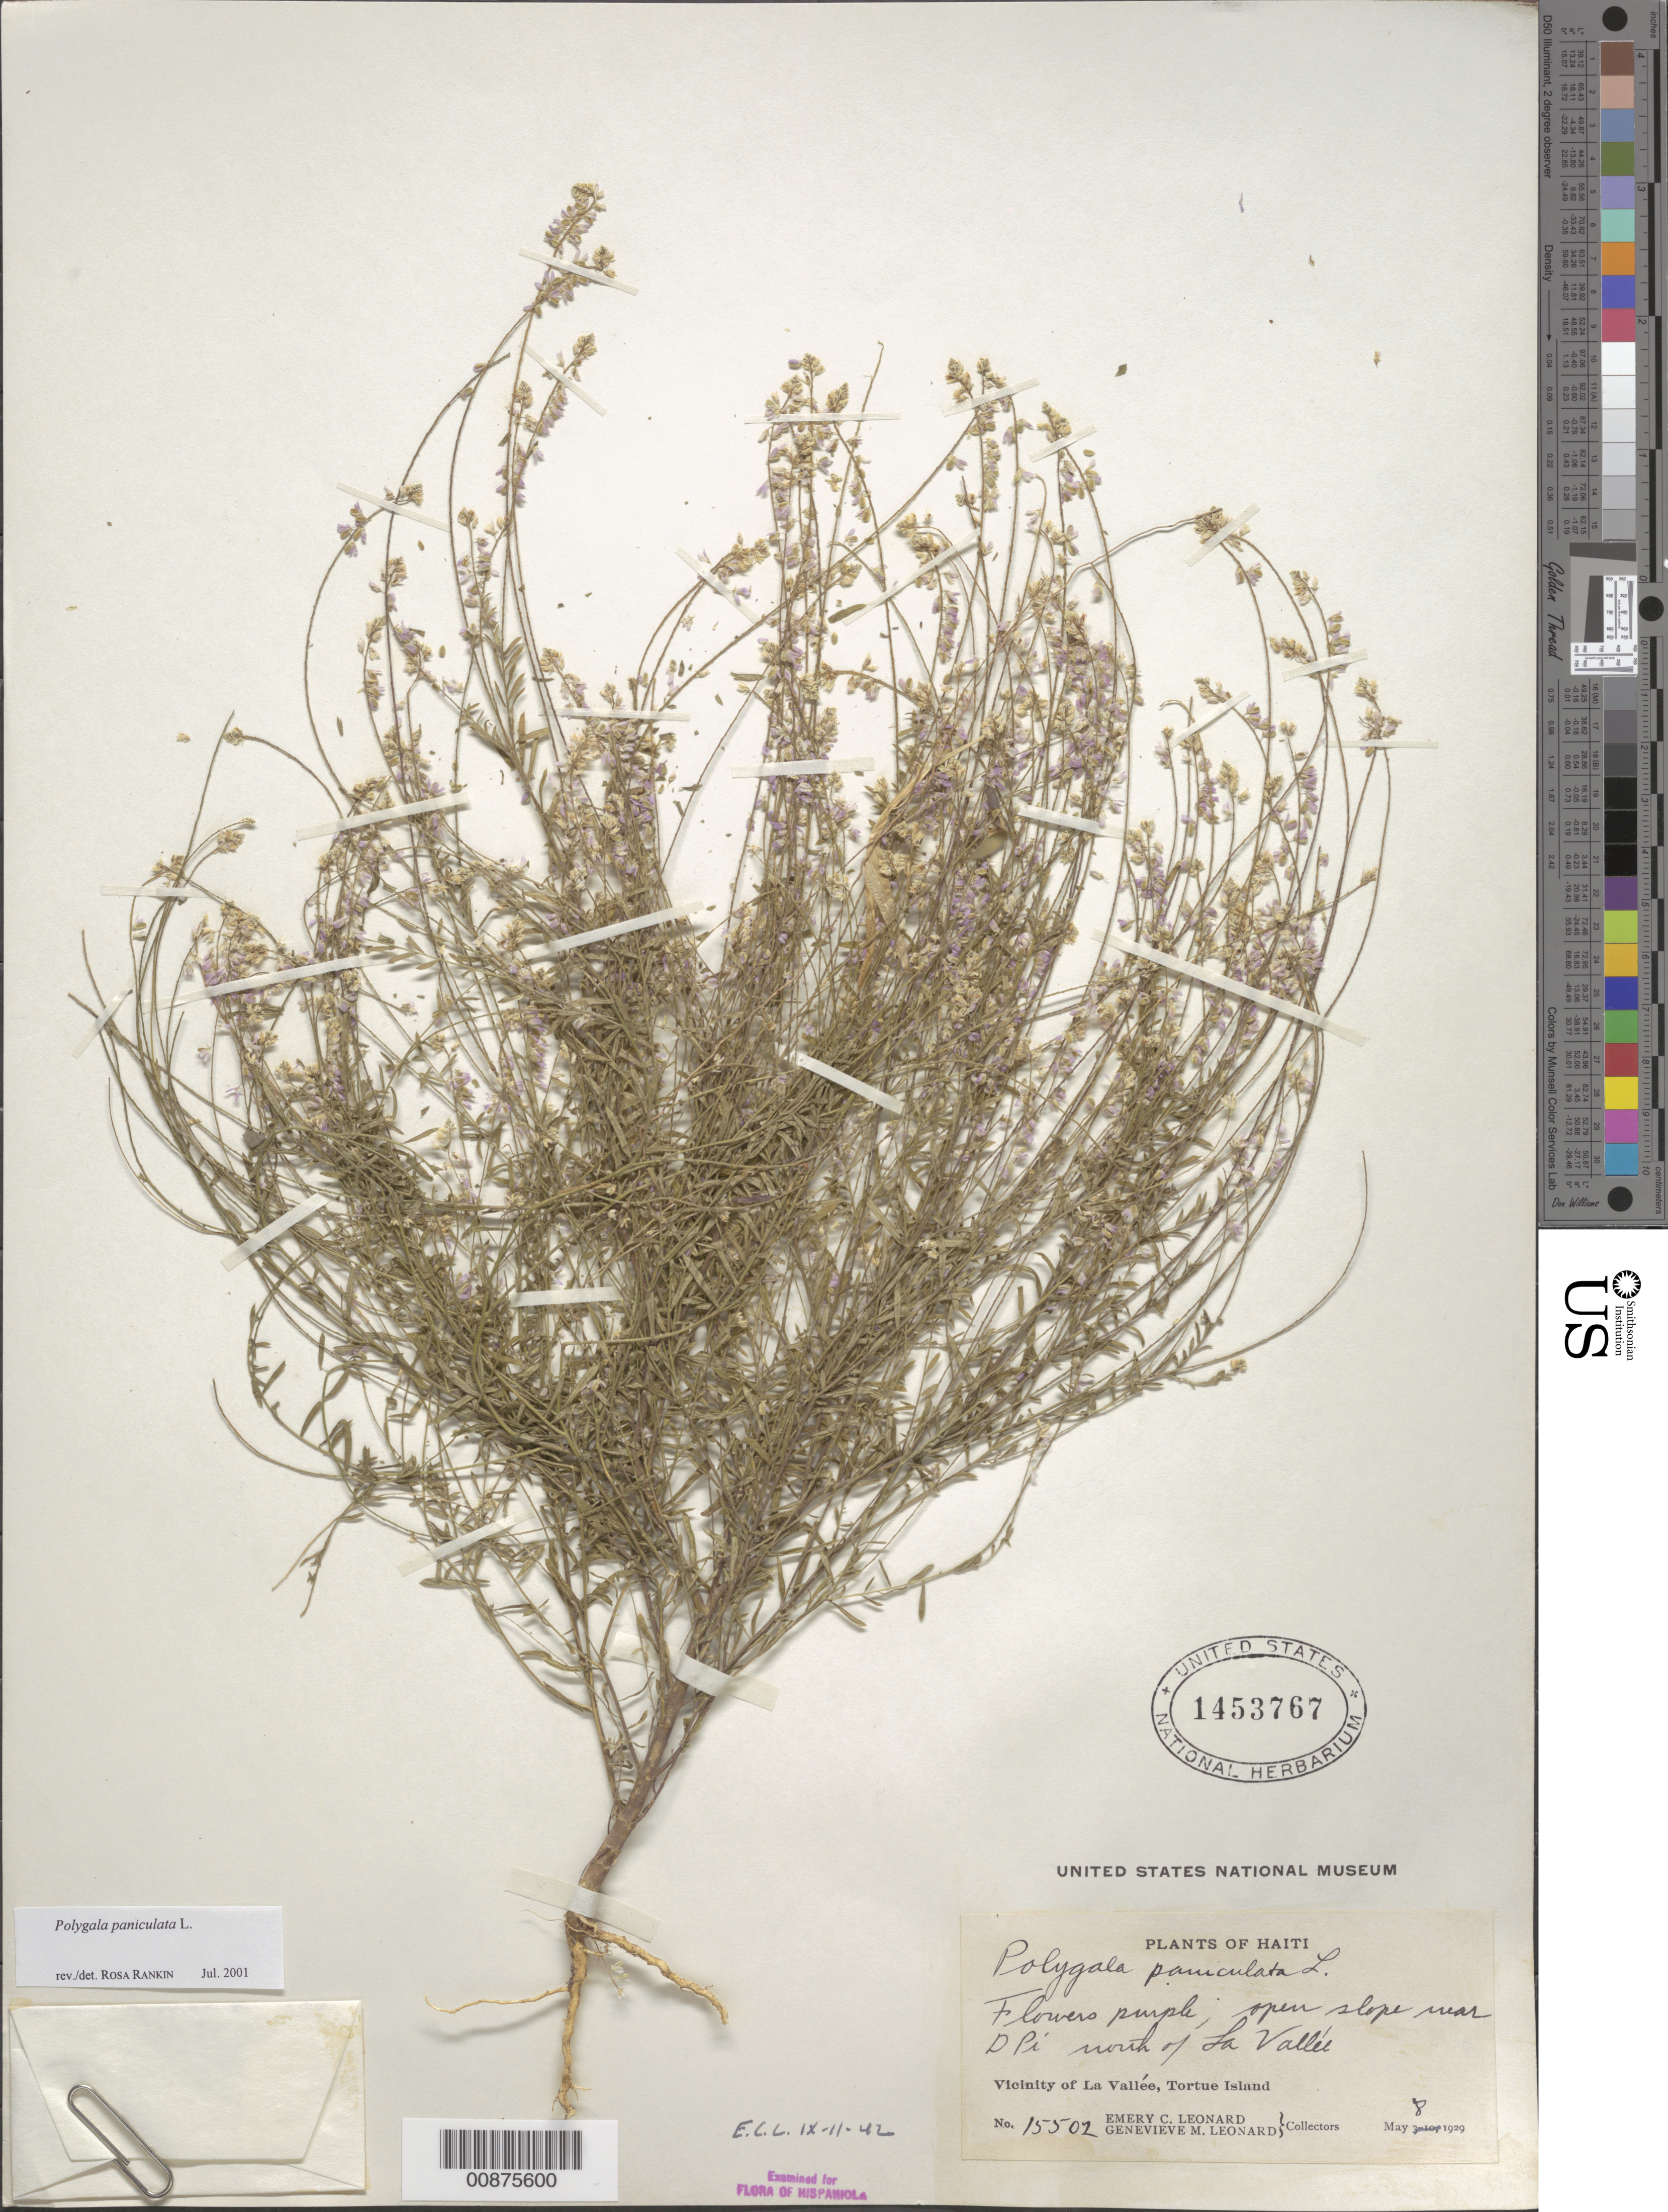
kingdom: Plantae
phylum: Tracheophyta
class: Magnoliopsida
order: Fabales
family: Polygalaceae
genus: Polygala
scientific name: Polygala paniculata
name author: L.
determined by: Rankin Rodriguez, Rosa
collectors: E. C. Leonard & G. M. Leonard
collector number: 15502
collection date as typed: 08 May 1929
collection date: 1929-05-08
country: Haiti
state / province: Nord-Ouest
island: Île de la Tortue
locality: Vicinity of La Vallée, near D Pi, N of La Vallée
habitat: Open slope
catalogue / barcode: US 1453767